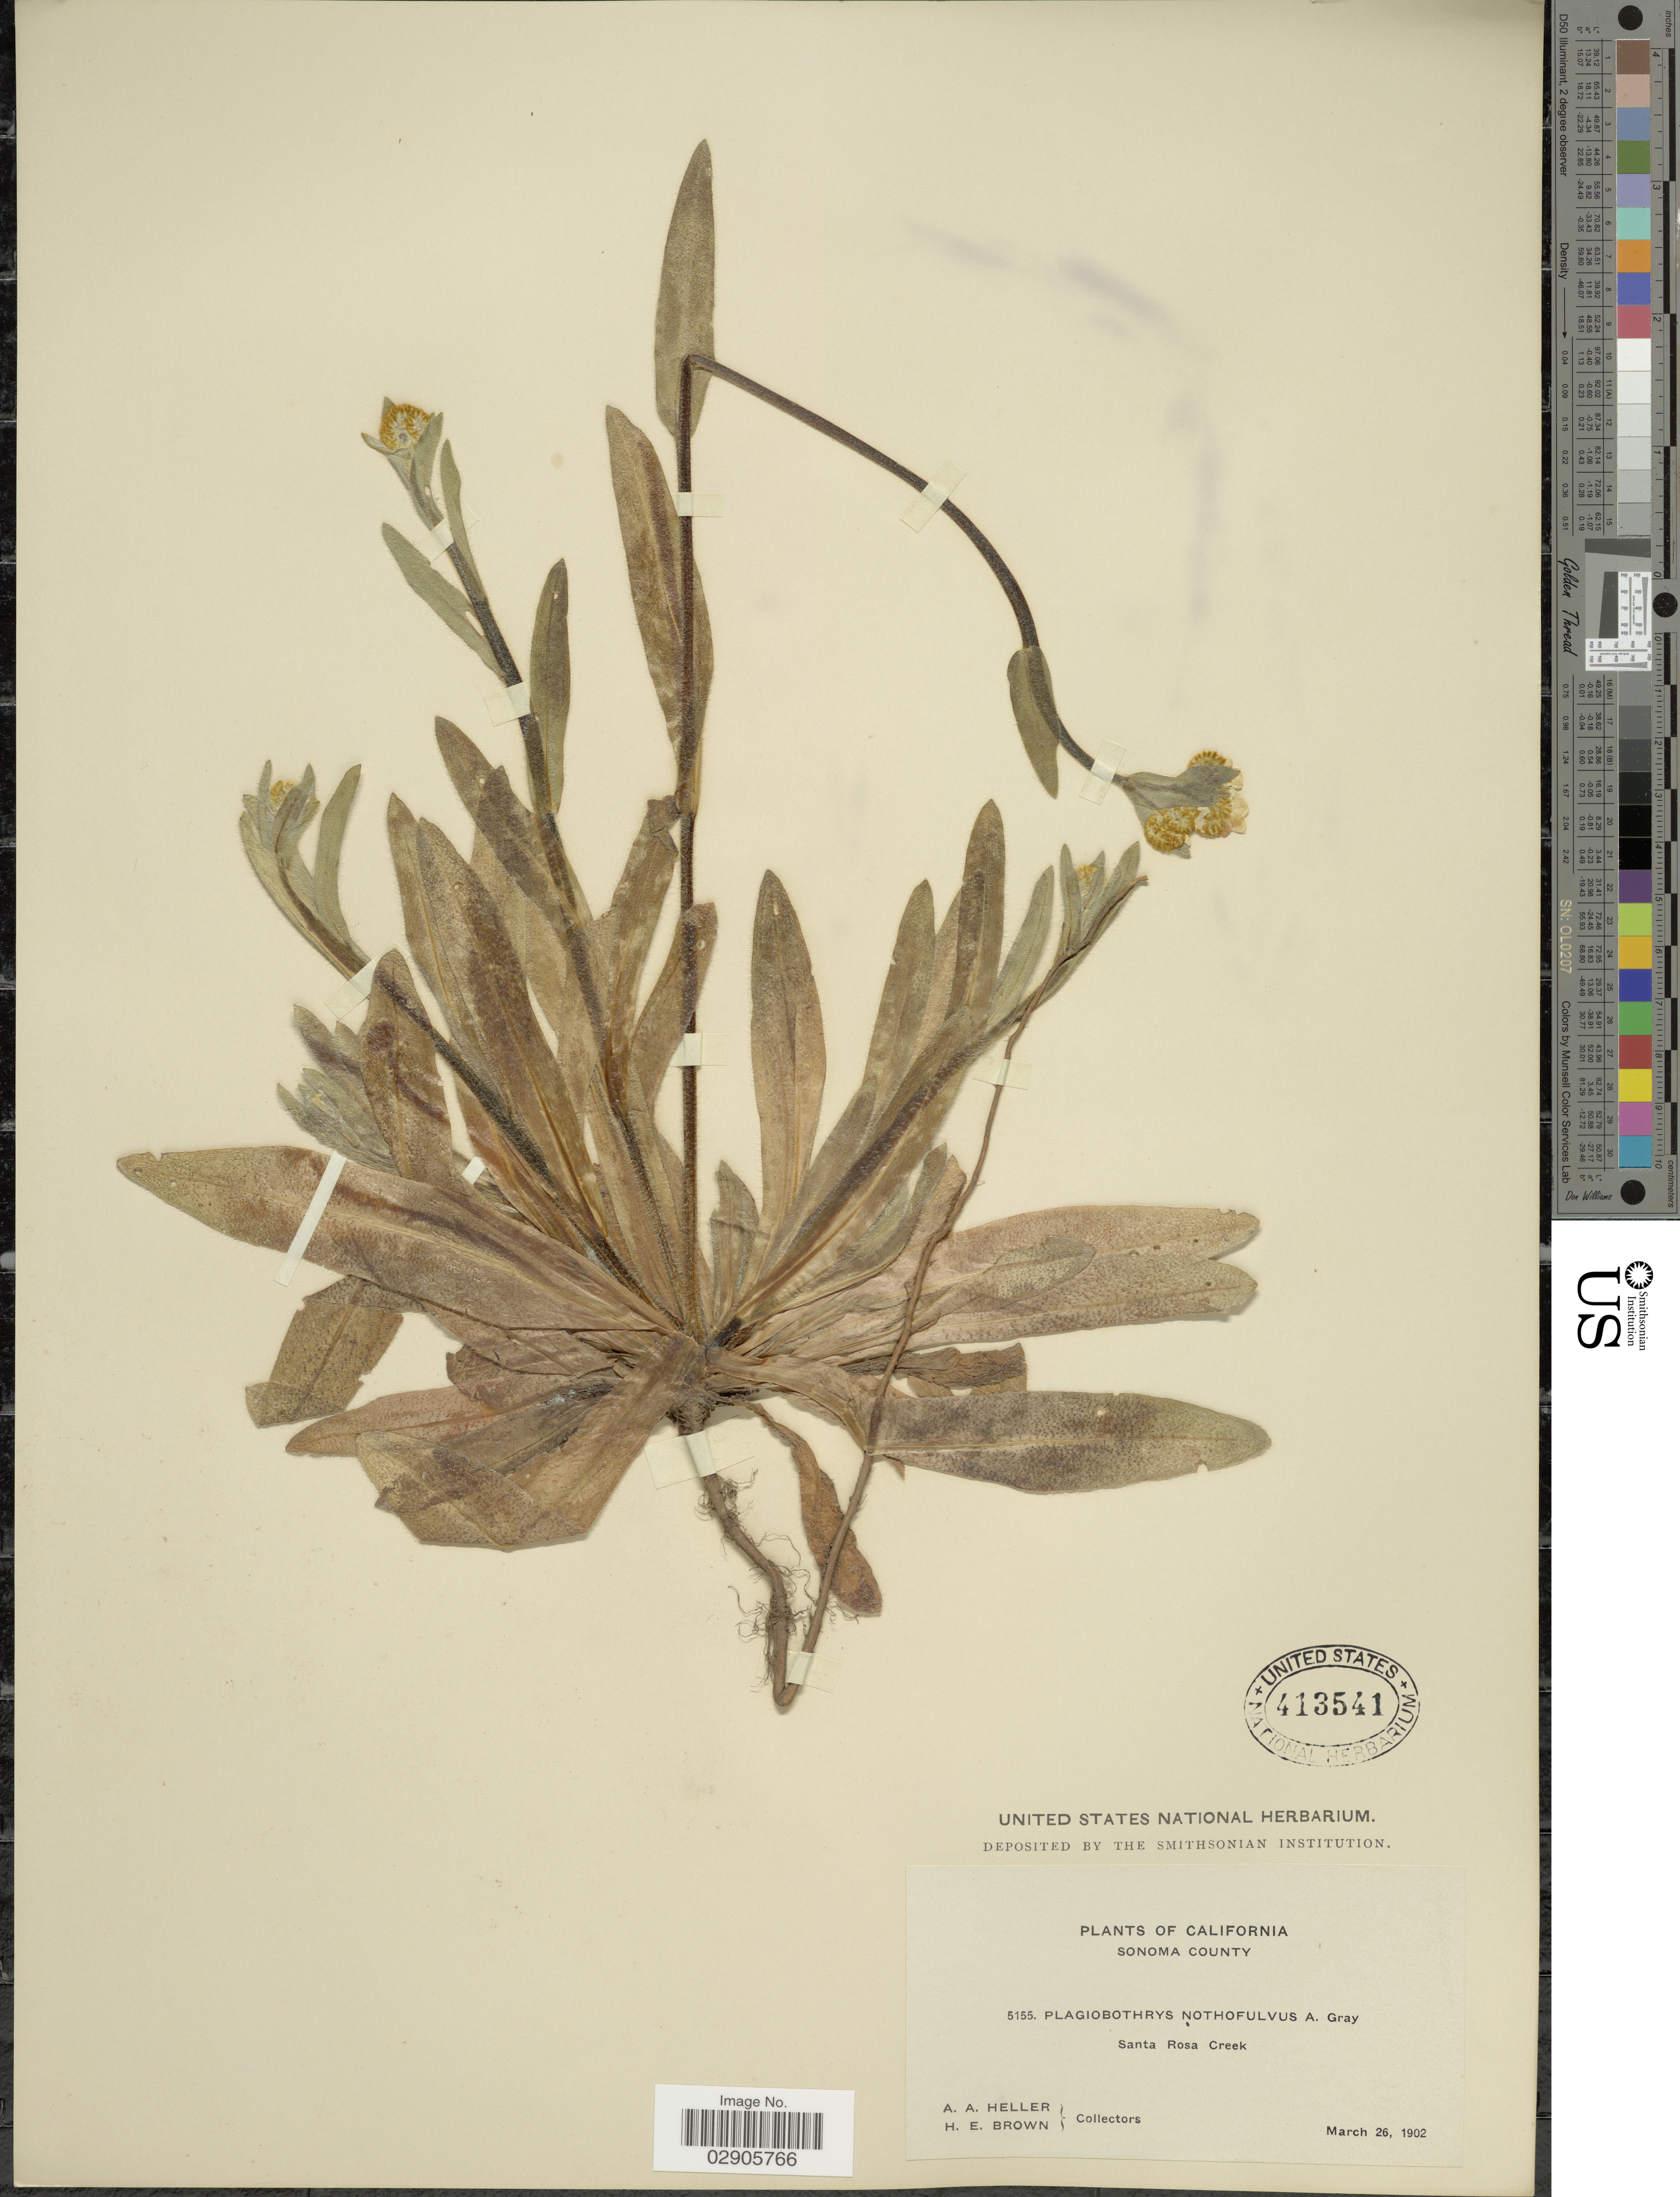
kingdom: Plantae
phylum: Tracheophyta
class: Magnoliopsida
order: Boraginales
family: Boraginaceae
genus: Plagiobothrys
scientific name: Plagiobothrys nothofulvus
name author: (A. Gray) A. Gray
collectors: A. A. Heller & H. E. Brown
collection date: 1902-03-26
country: United States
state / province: California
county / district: Sonoma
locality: Sonoma County. Santa Rosa Creek.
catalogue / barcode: US 413541